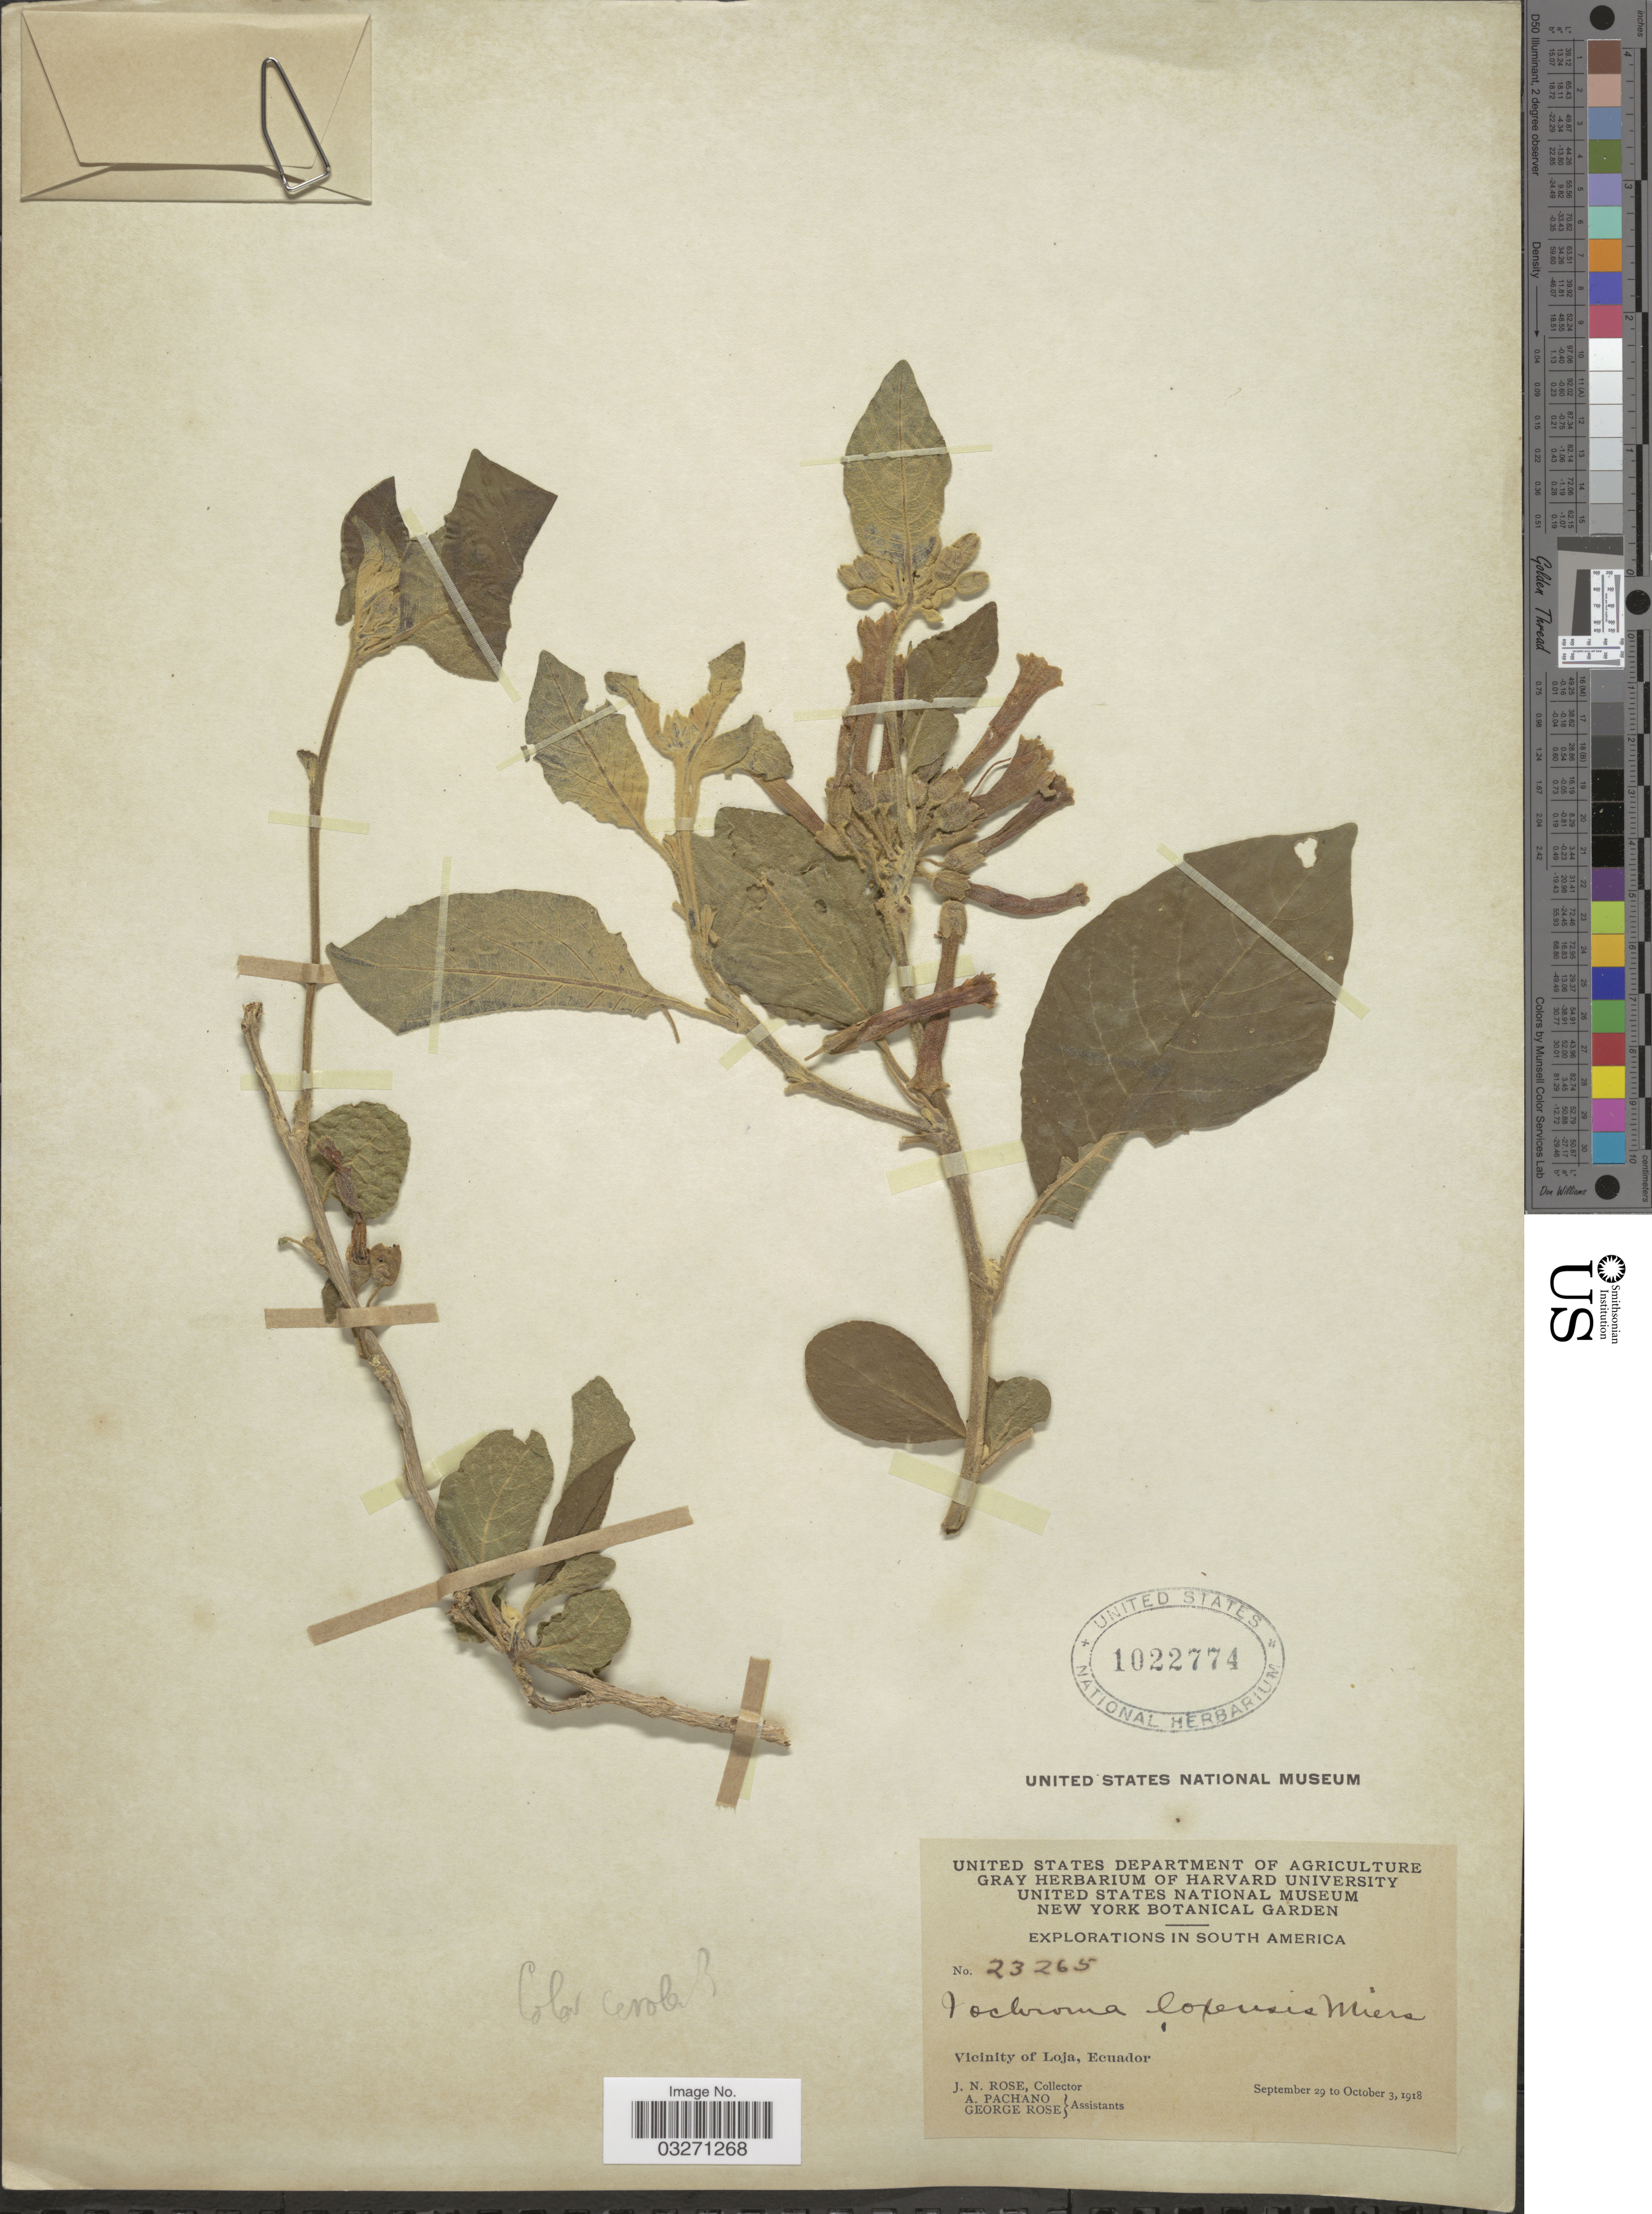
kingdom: Plantae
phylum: Tracheophyta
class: Magnoliopsida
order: Solanales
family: Solanaceae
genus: Iochroma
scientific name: Iochroma loxensis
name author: Miers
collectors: J. N. Rose, A. Pachano & G. Rose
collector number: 23265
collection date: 1918-09-29/1918-10-03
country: Ecuador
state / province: Loja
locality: Vicinity of Loja.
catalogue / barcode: US 1022774